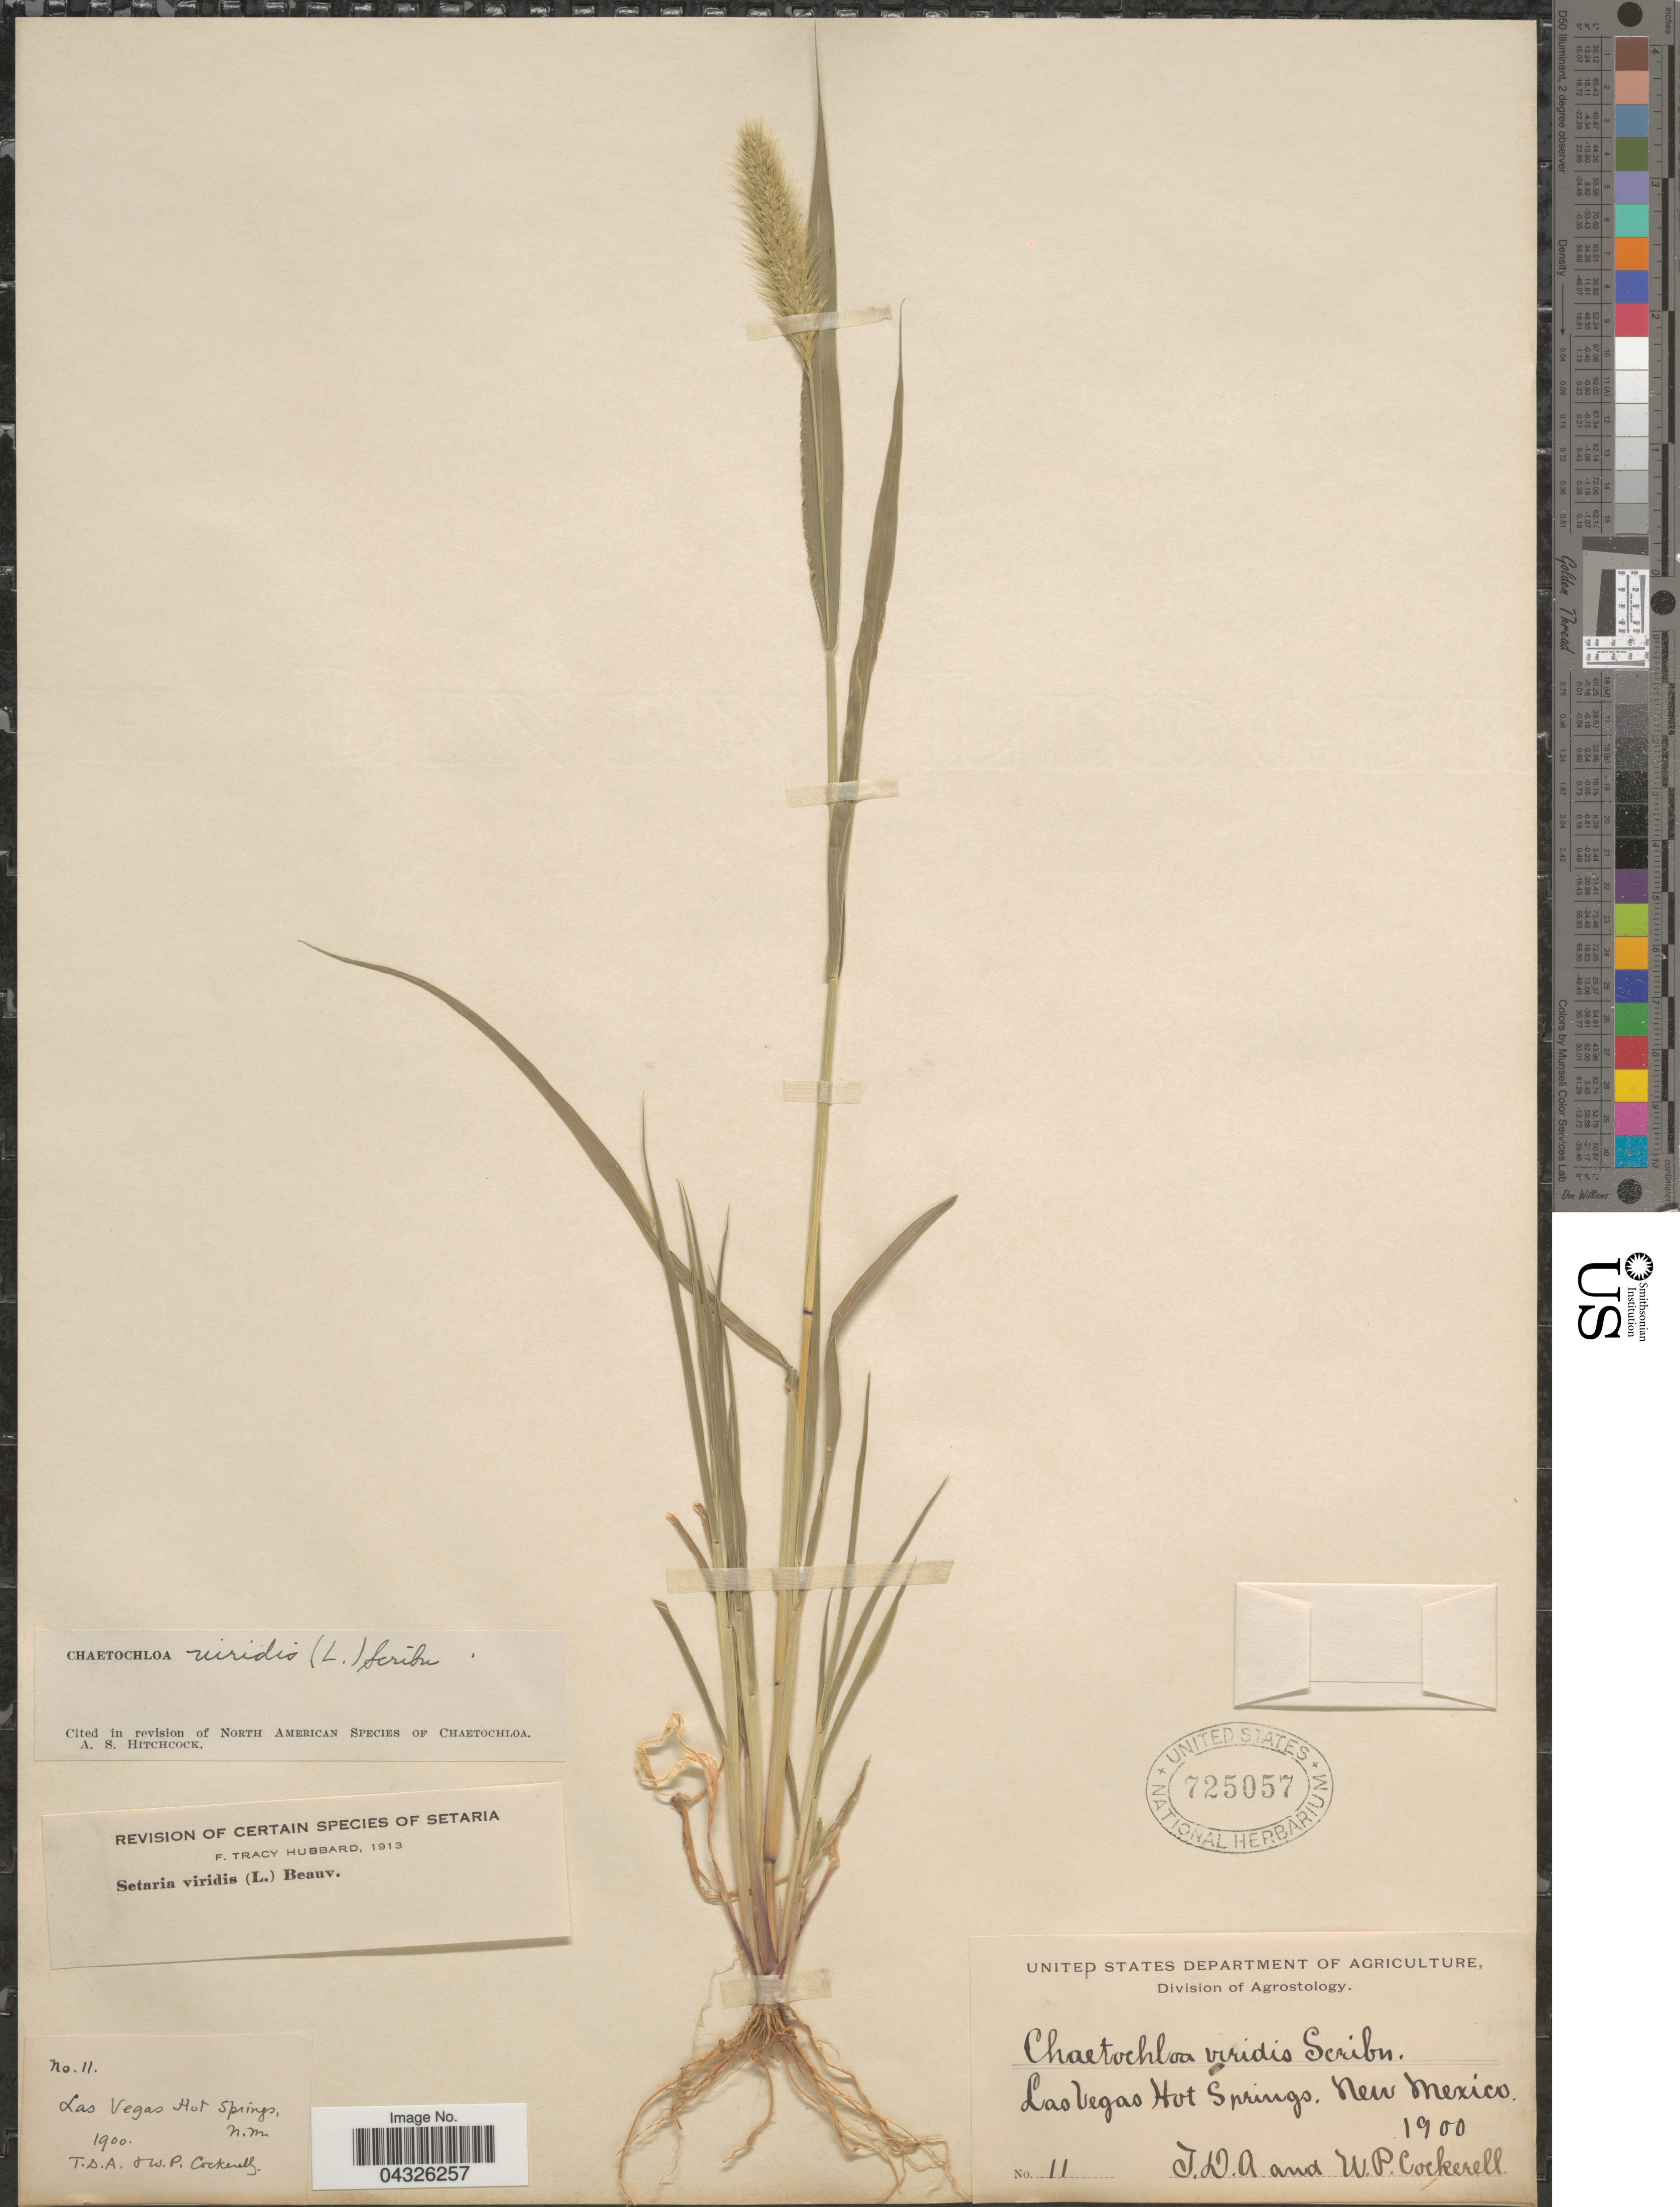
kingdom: Plantae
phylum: Tracheophyta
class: Liliopsida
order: Poales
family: Poaceae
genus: Setaria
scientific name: Setaria viridis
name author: (L.) P. Beauv.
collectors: T. Cockerell & W. Cockerell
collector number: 11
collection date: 1900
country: United States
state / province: New Mexico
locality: Las Vegas Hot Springs.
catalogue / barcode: US 725057